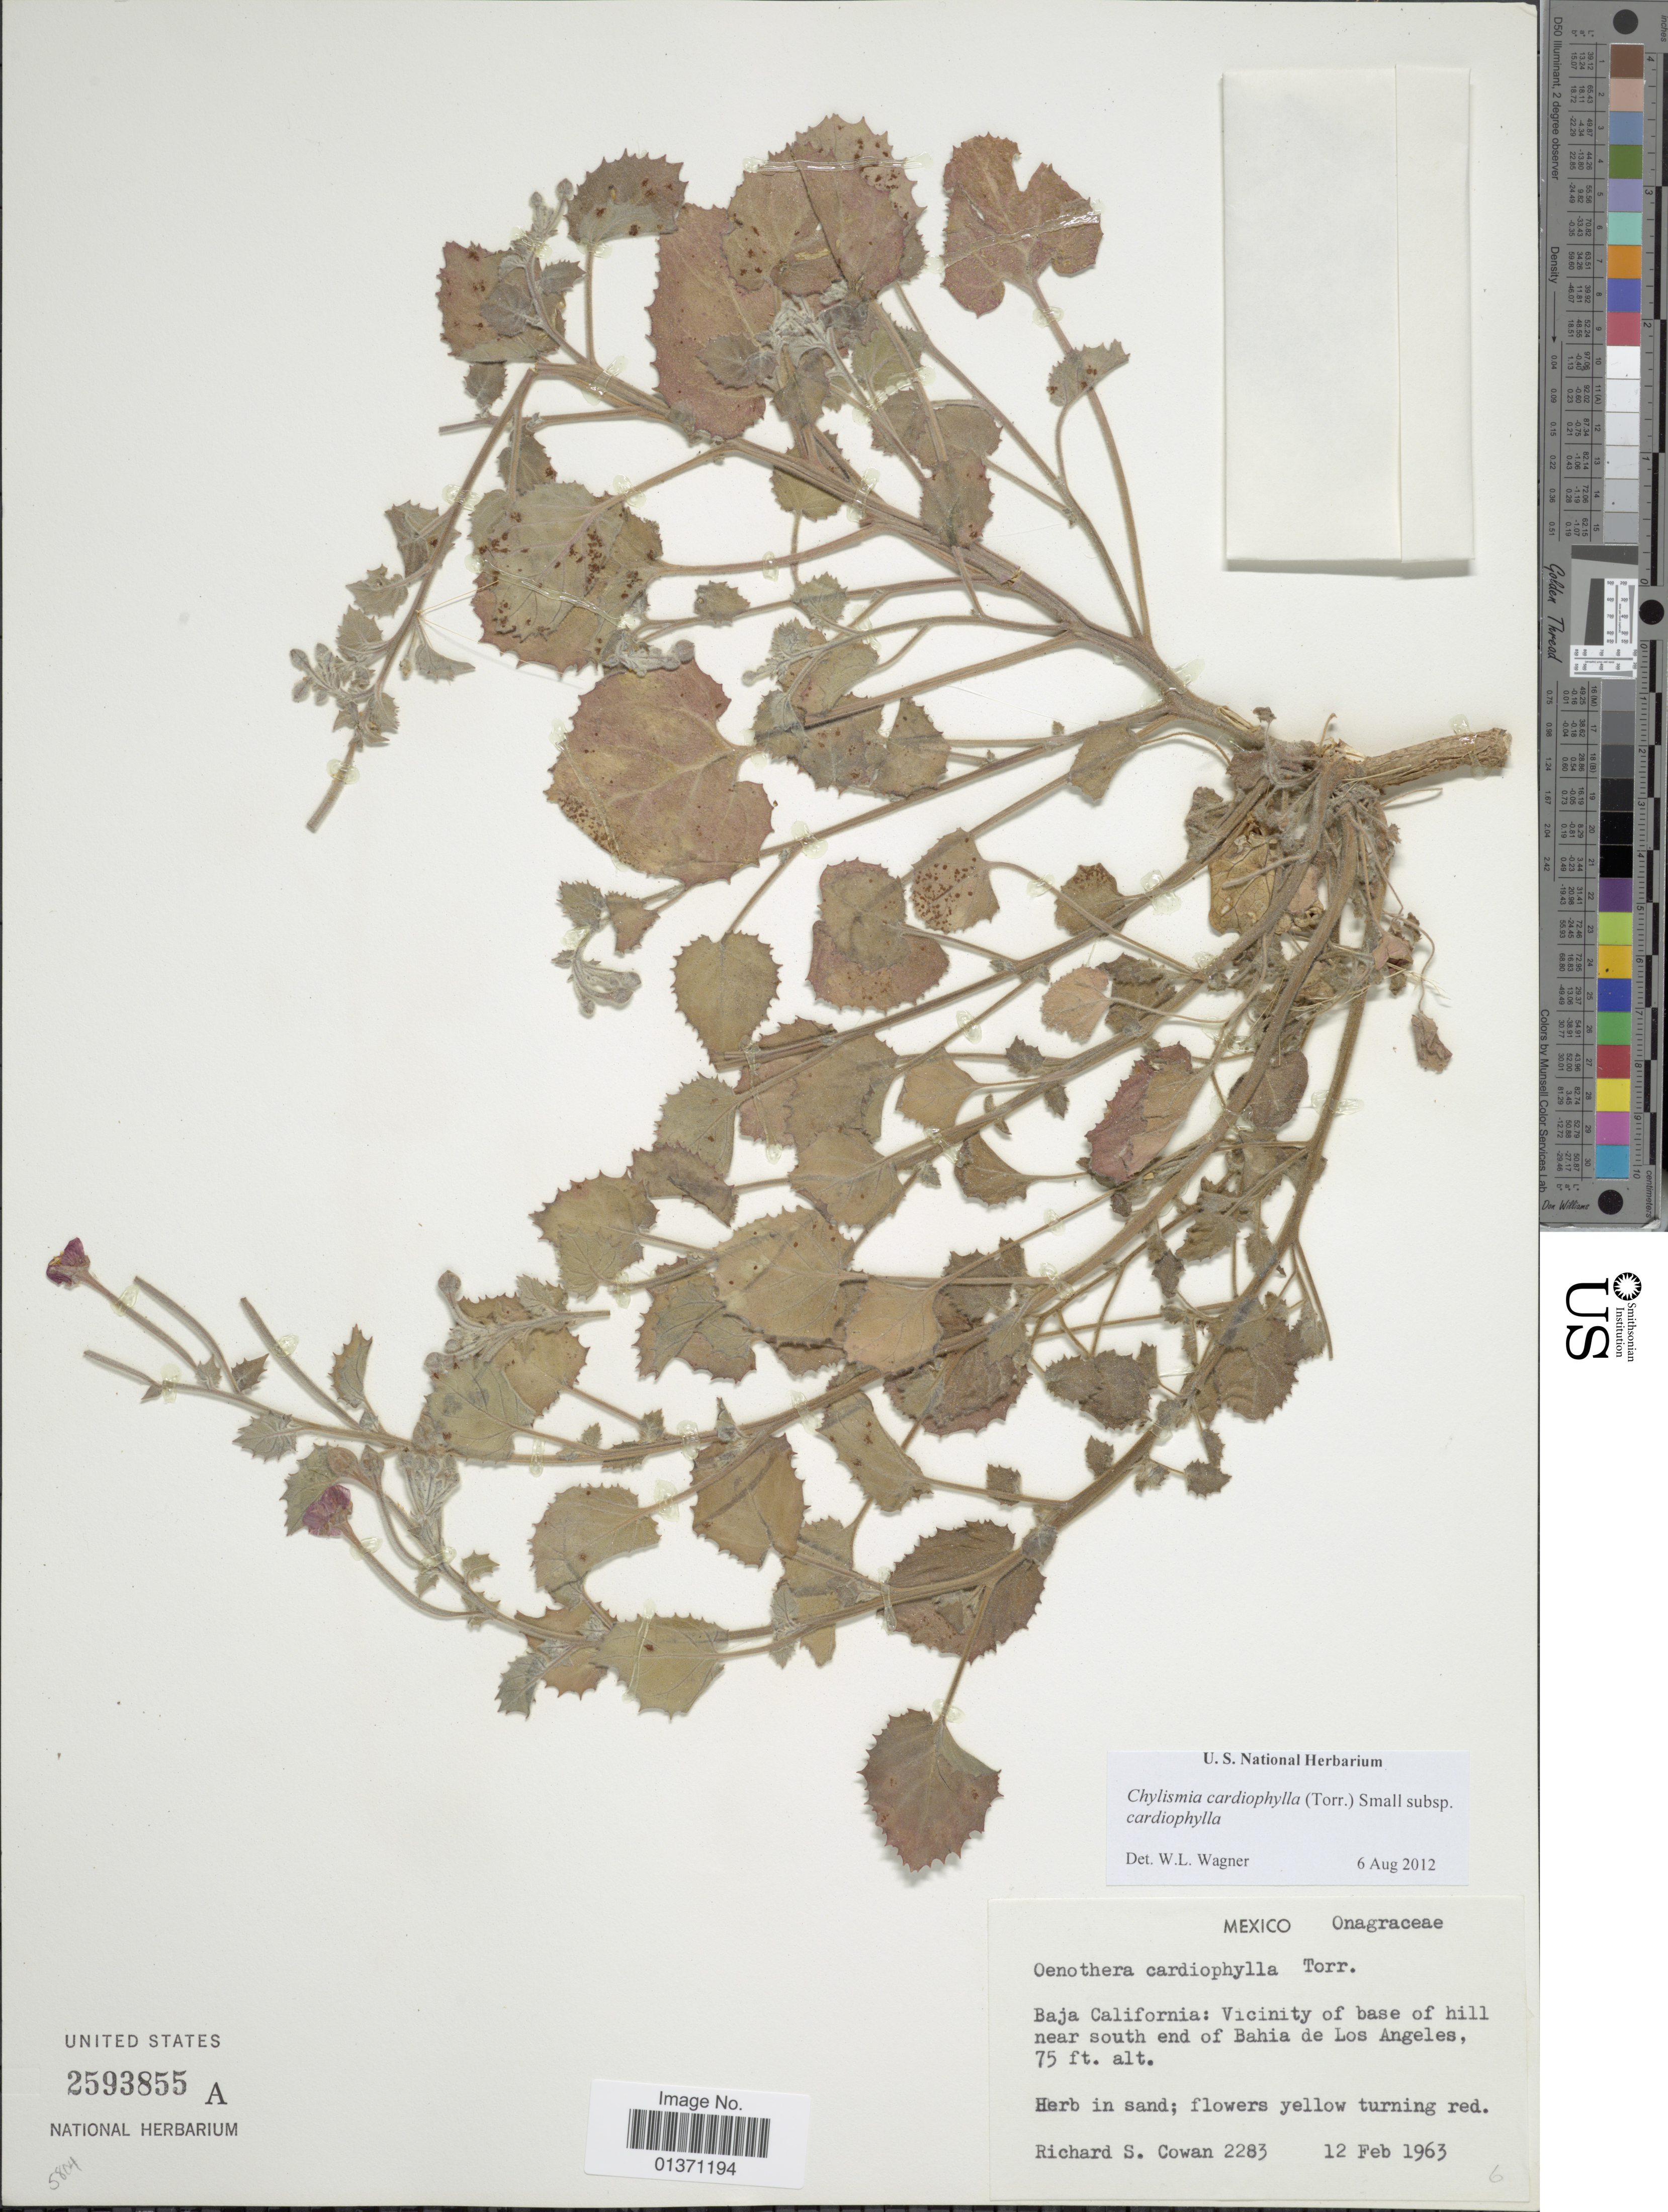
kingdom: Plantae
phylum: Tracheophyta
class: Magnoliopsida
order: Myrtales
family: Onagraceae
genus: Chylismia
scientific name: Chylismia cardiophylla subsp. cardiophylla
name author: (Torr.) Small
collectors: R. S. Cowan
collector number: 2283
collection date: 1963-02-12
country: Mexico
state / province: Baja California Norte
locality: Vicinity of base of hill near south end of Bahia de Los Angeles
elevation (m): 23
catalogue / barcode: US 2593855A